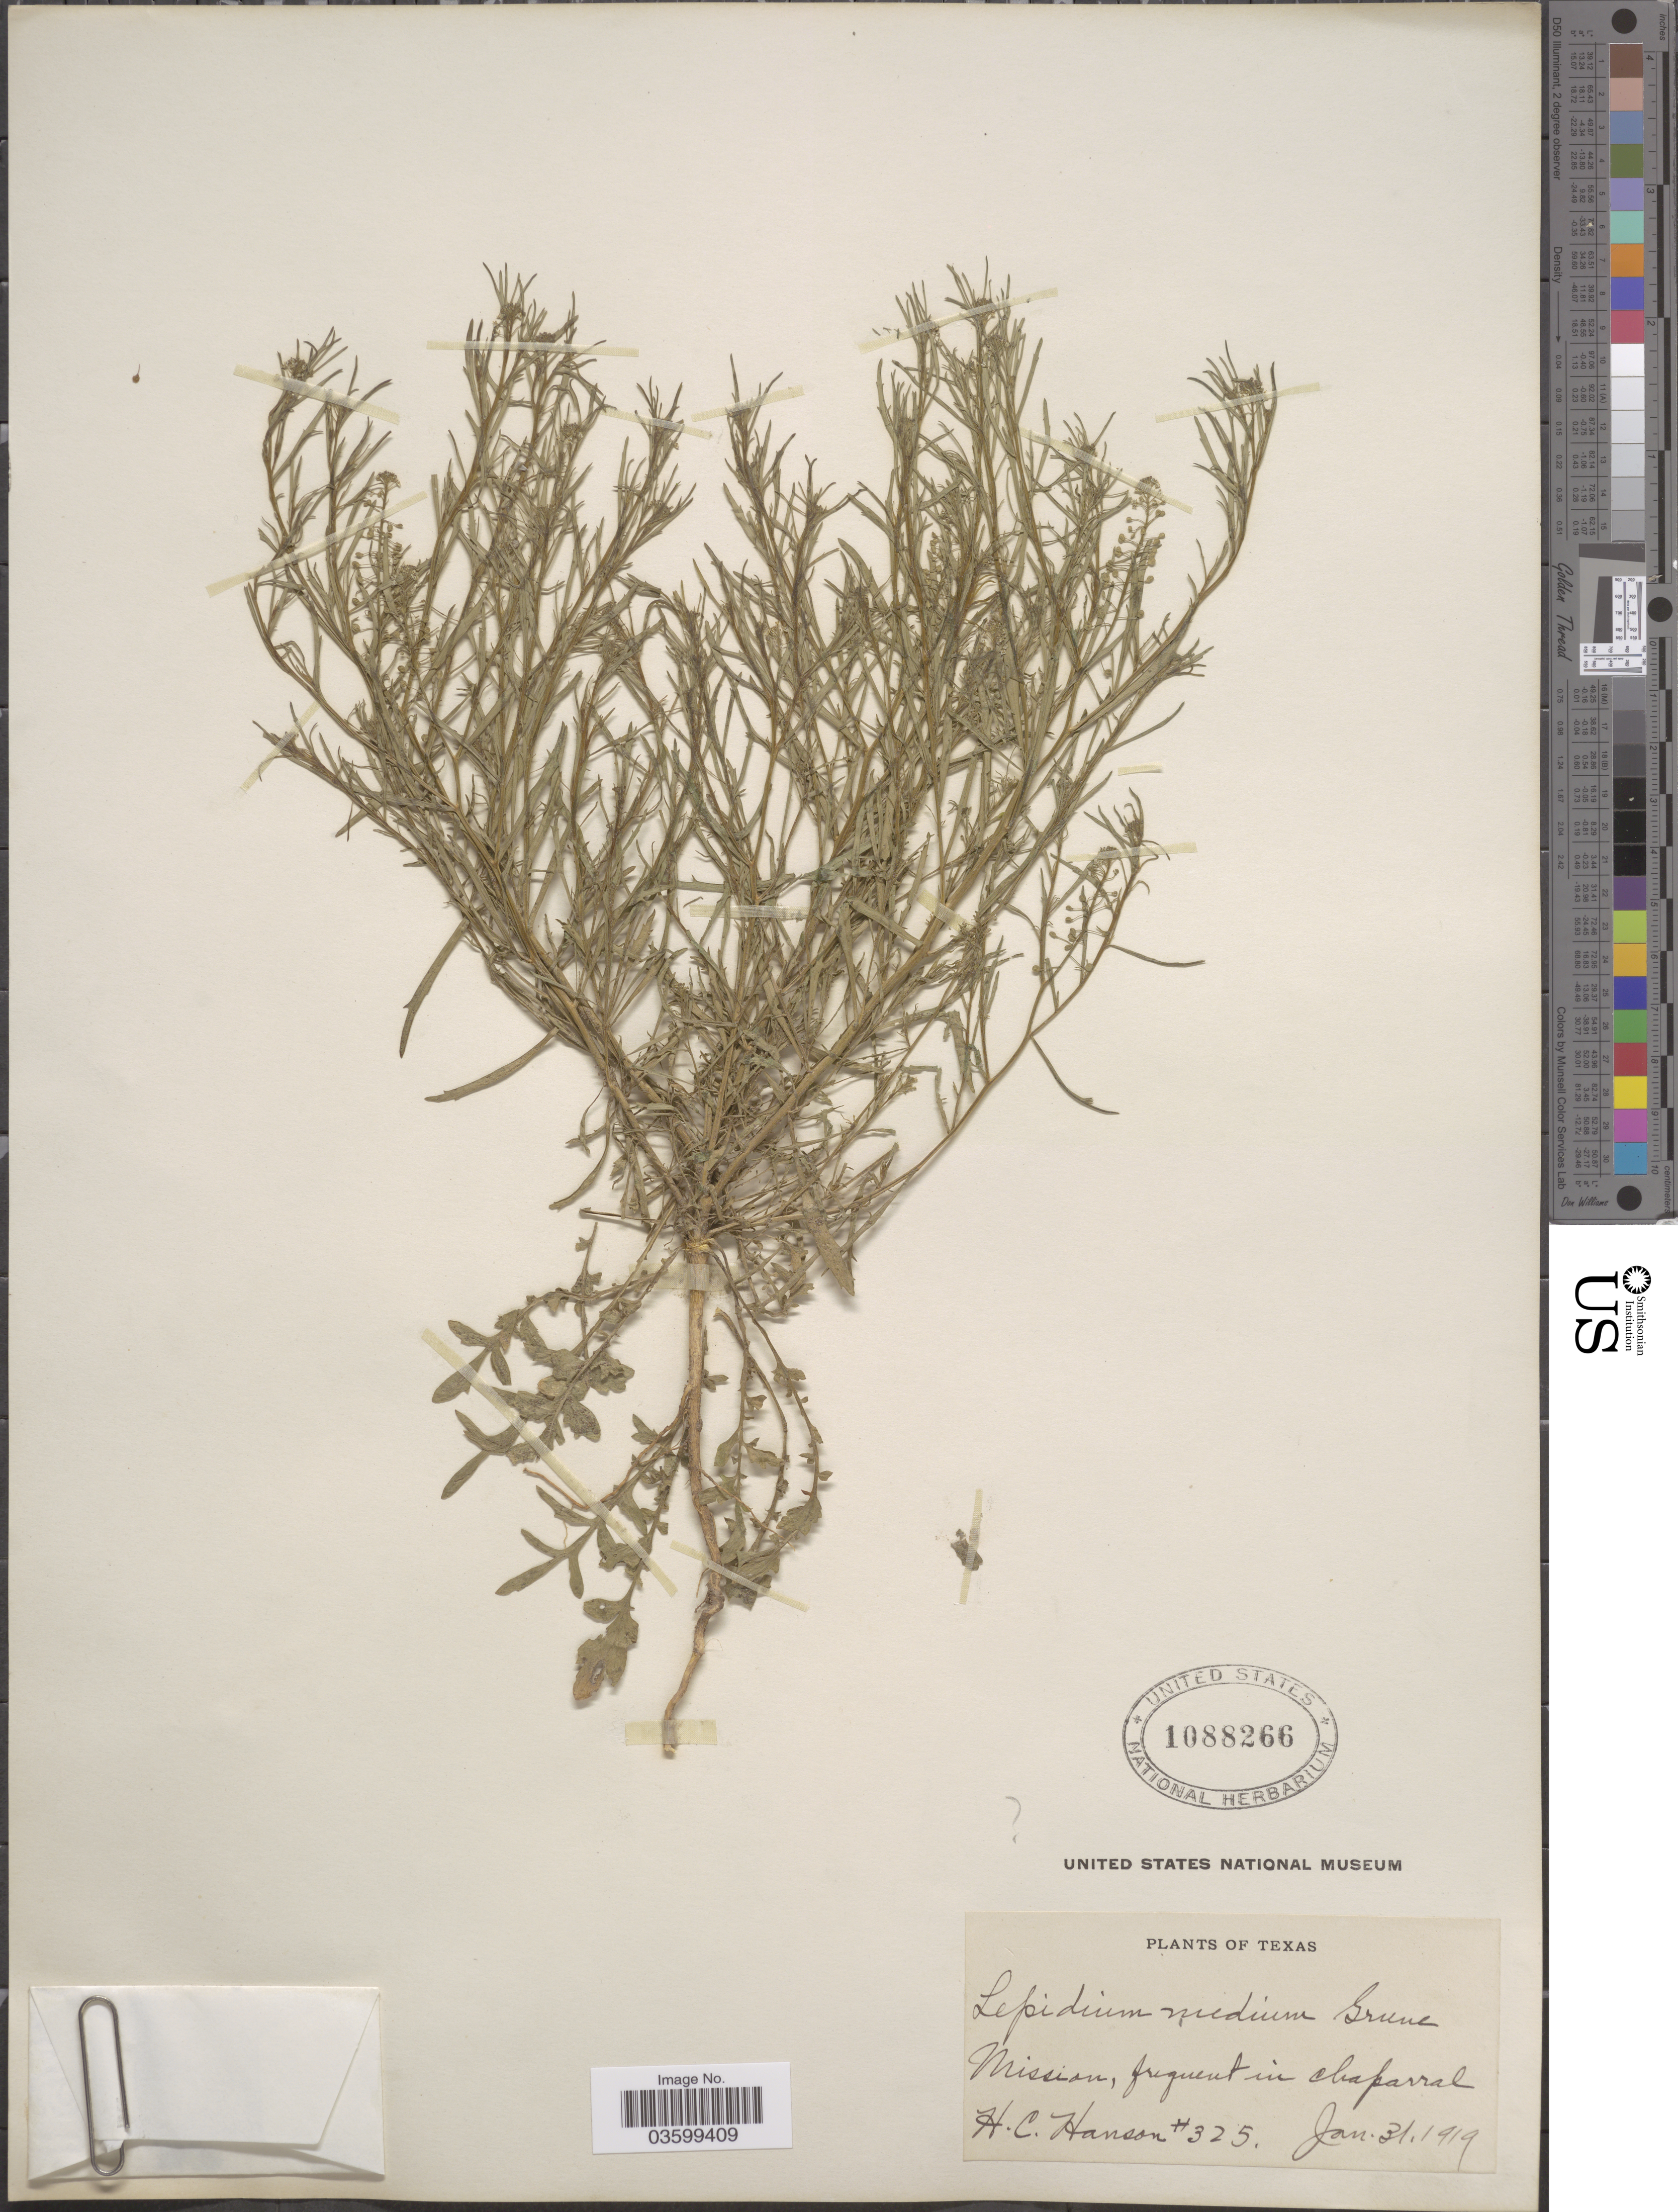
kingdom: Plantae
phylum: Tracheophyta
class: Magnoliopsida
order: Brassicales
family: Brassicaceae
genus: Lepidium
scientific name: Lepidium virginicum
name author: L.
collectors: H. Hanson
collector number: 325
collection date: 1919-01-31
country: United States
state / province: Texas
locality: Mission.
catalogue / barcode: US 1088266